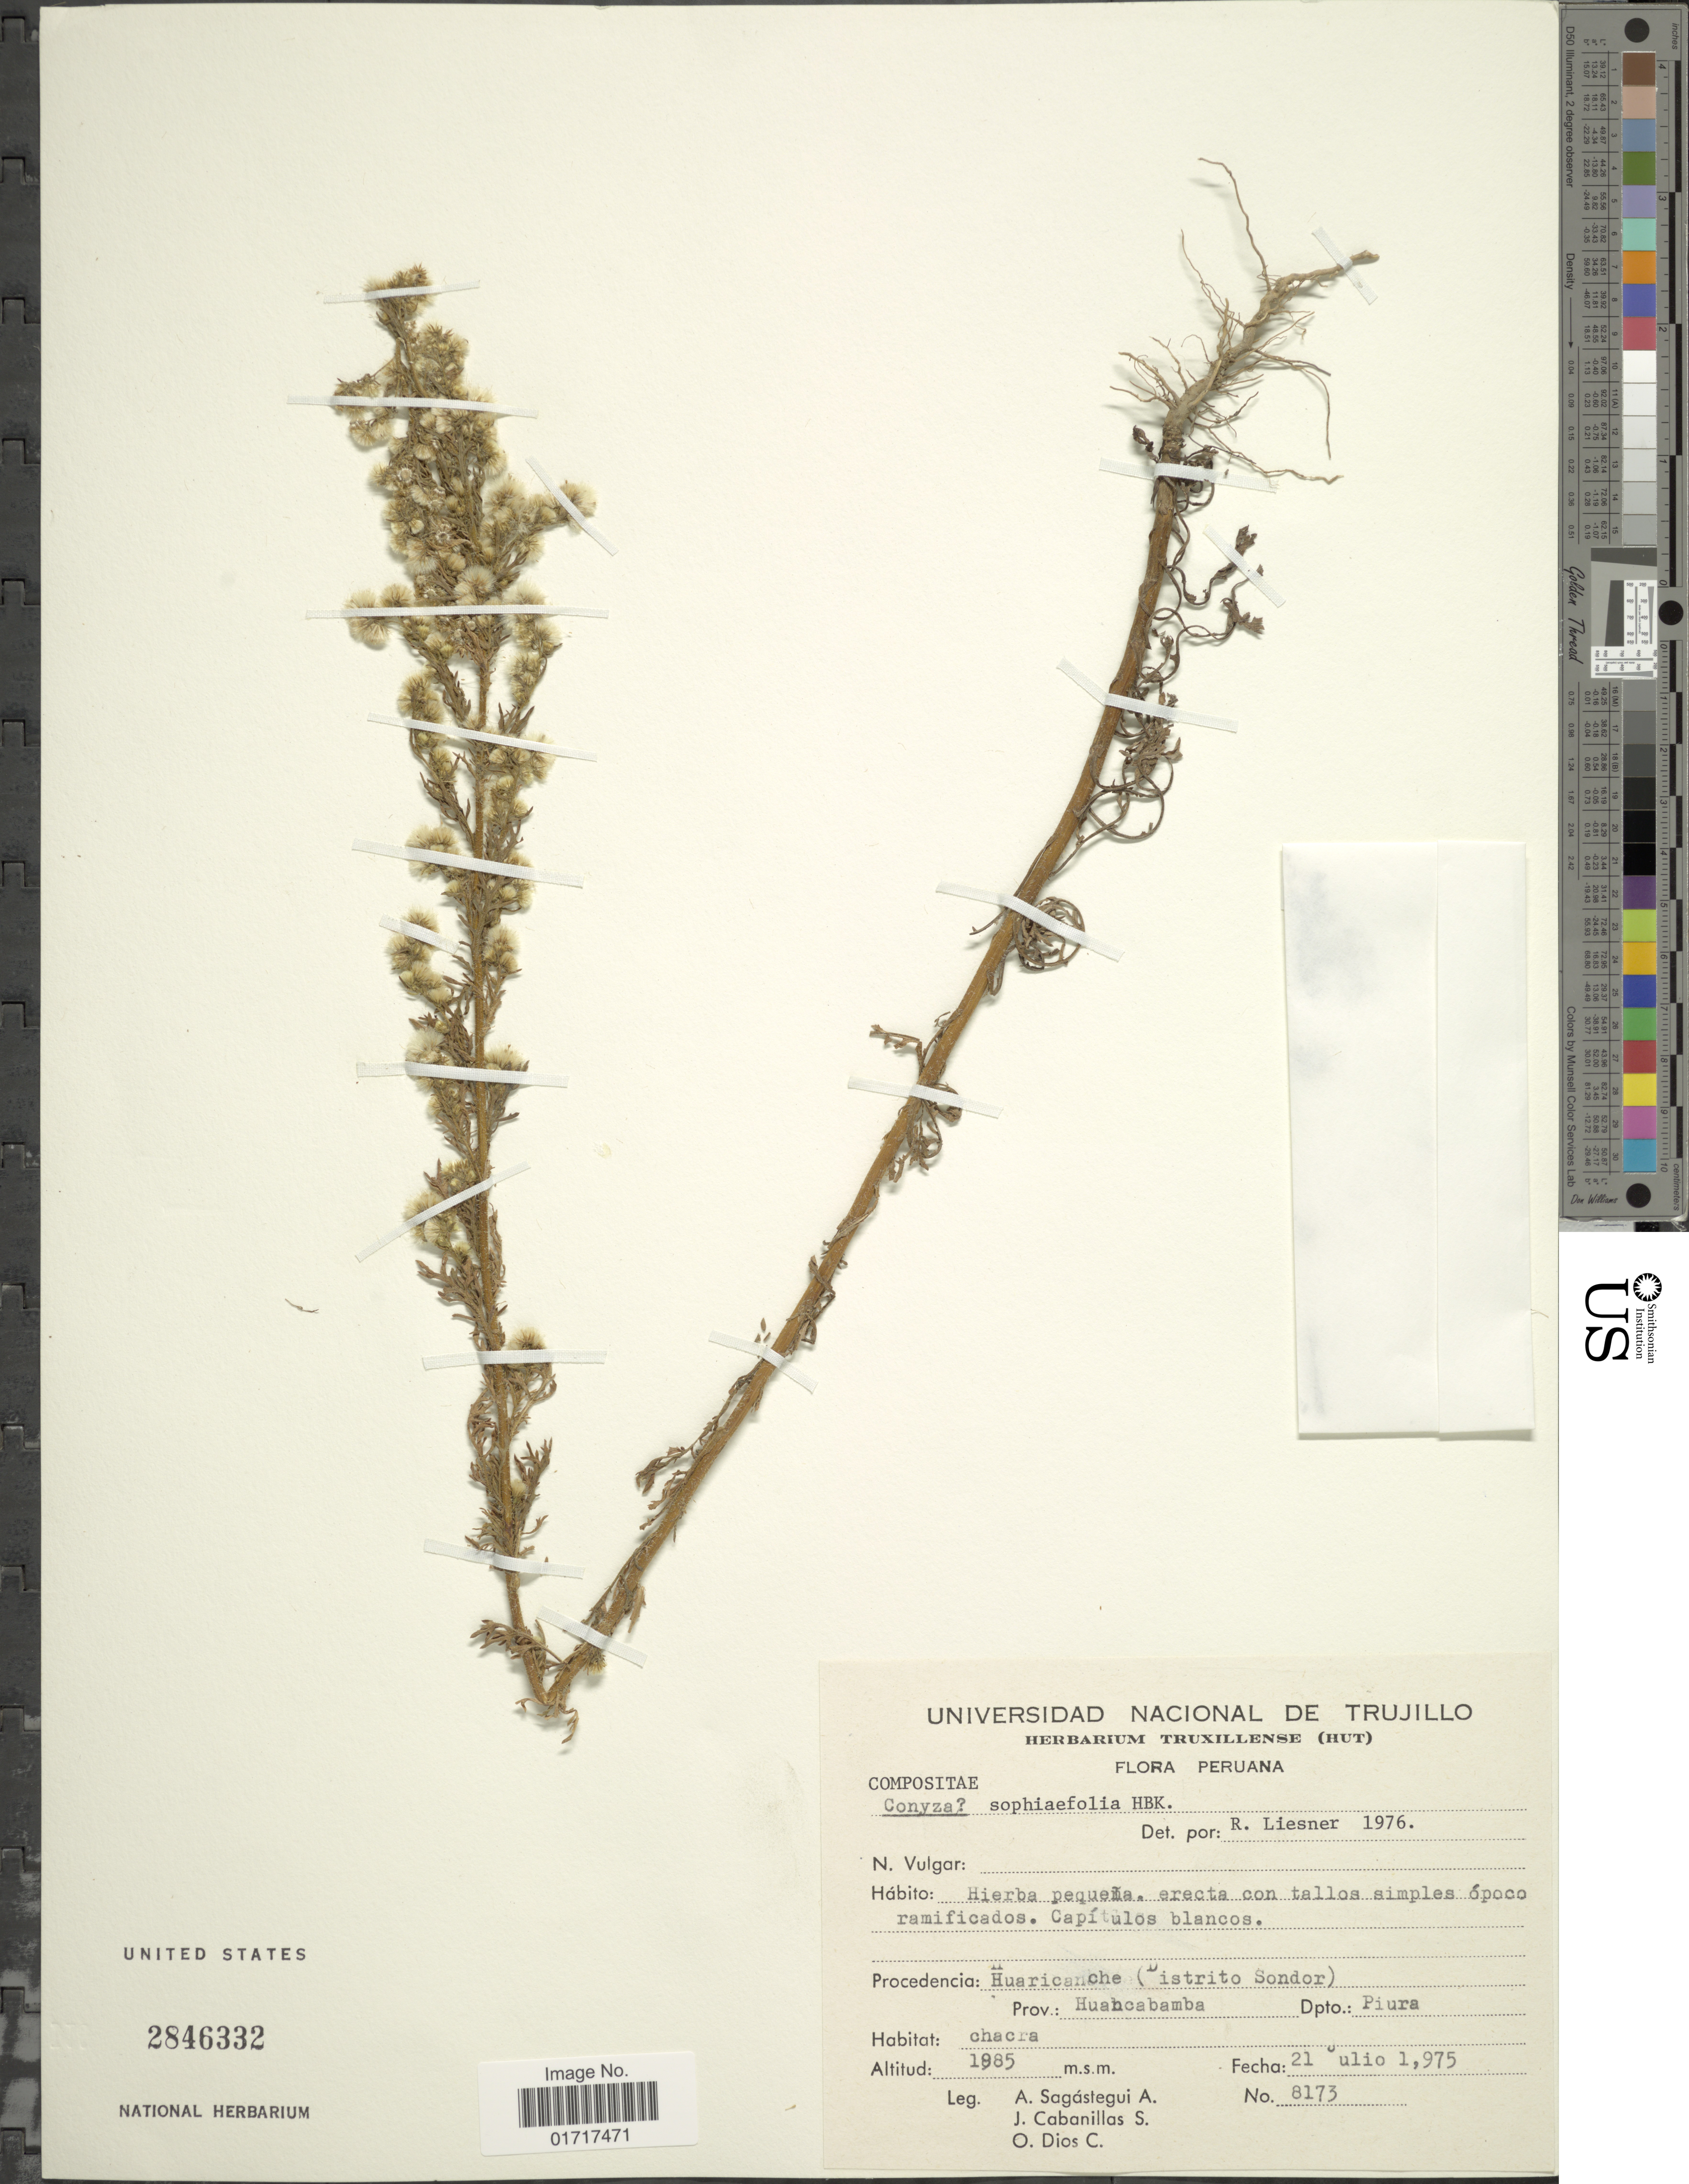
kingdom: Plantae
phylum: Tracheophyta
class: Magnoliopsida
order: Asterales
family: Asteraceae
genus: Conyza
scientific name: Conyza sophiifolia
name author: Kunth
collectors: A. Sagástegui A., J. Cabanillas S. & O. Dios C.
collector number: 8173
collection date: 1975-07-21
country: Peru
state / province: Piura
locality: Huaricanche (Distrito Sondor), Prov,: Huahcabamba. Dpto. Piura.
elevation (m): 1985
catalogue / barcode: US 2846332